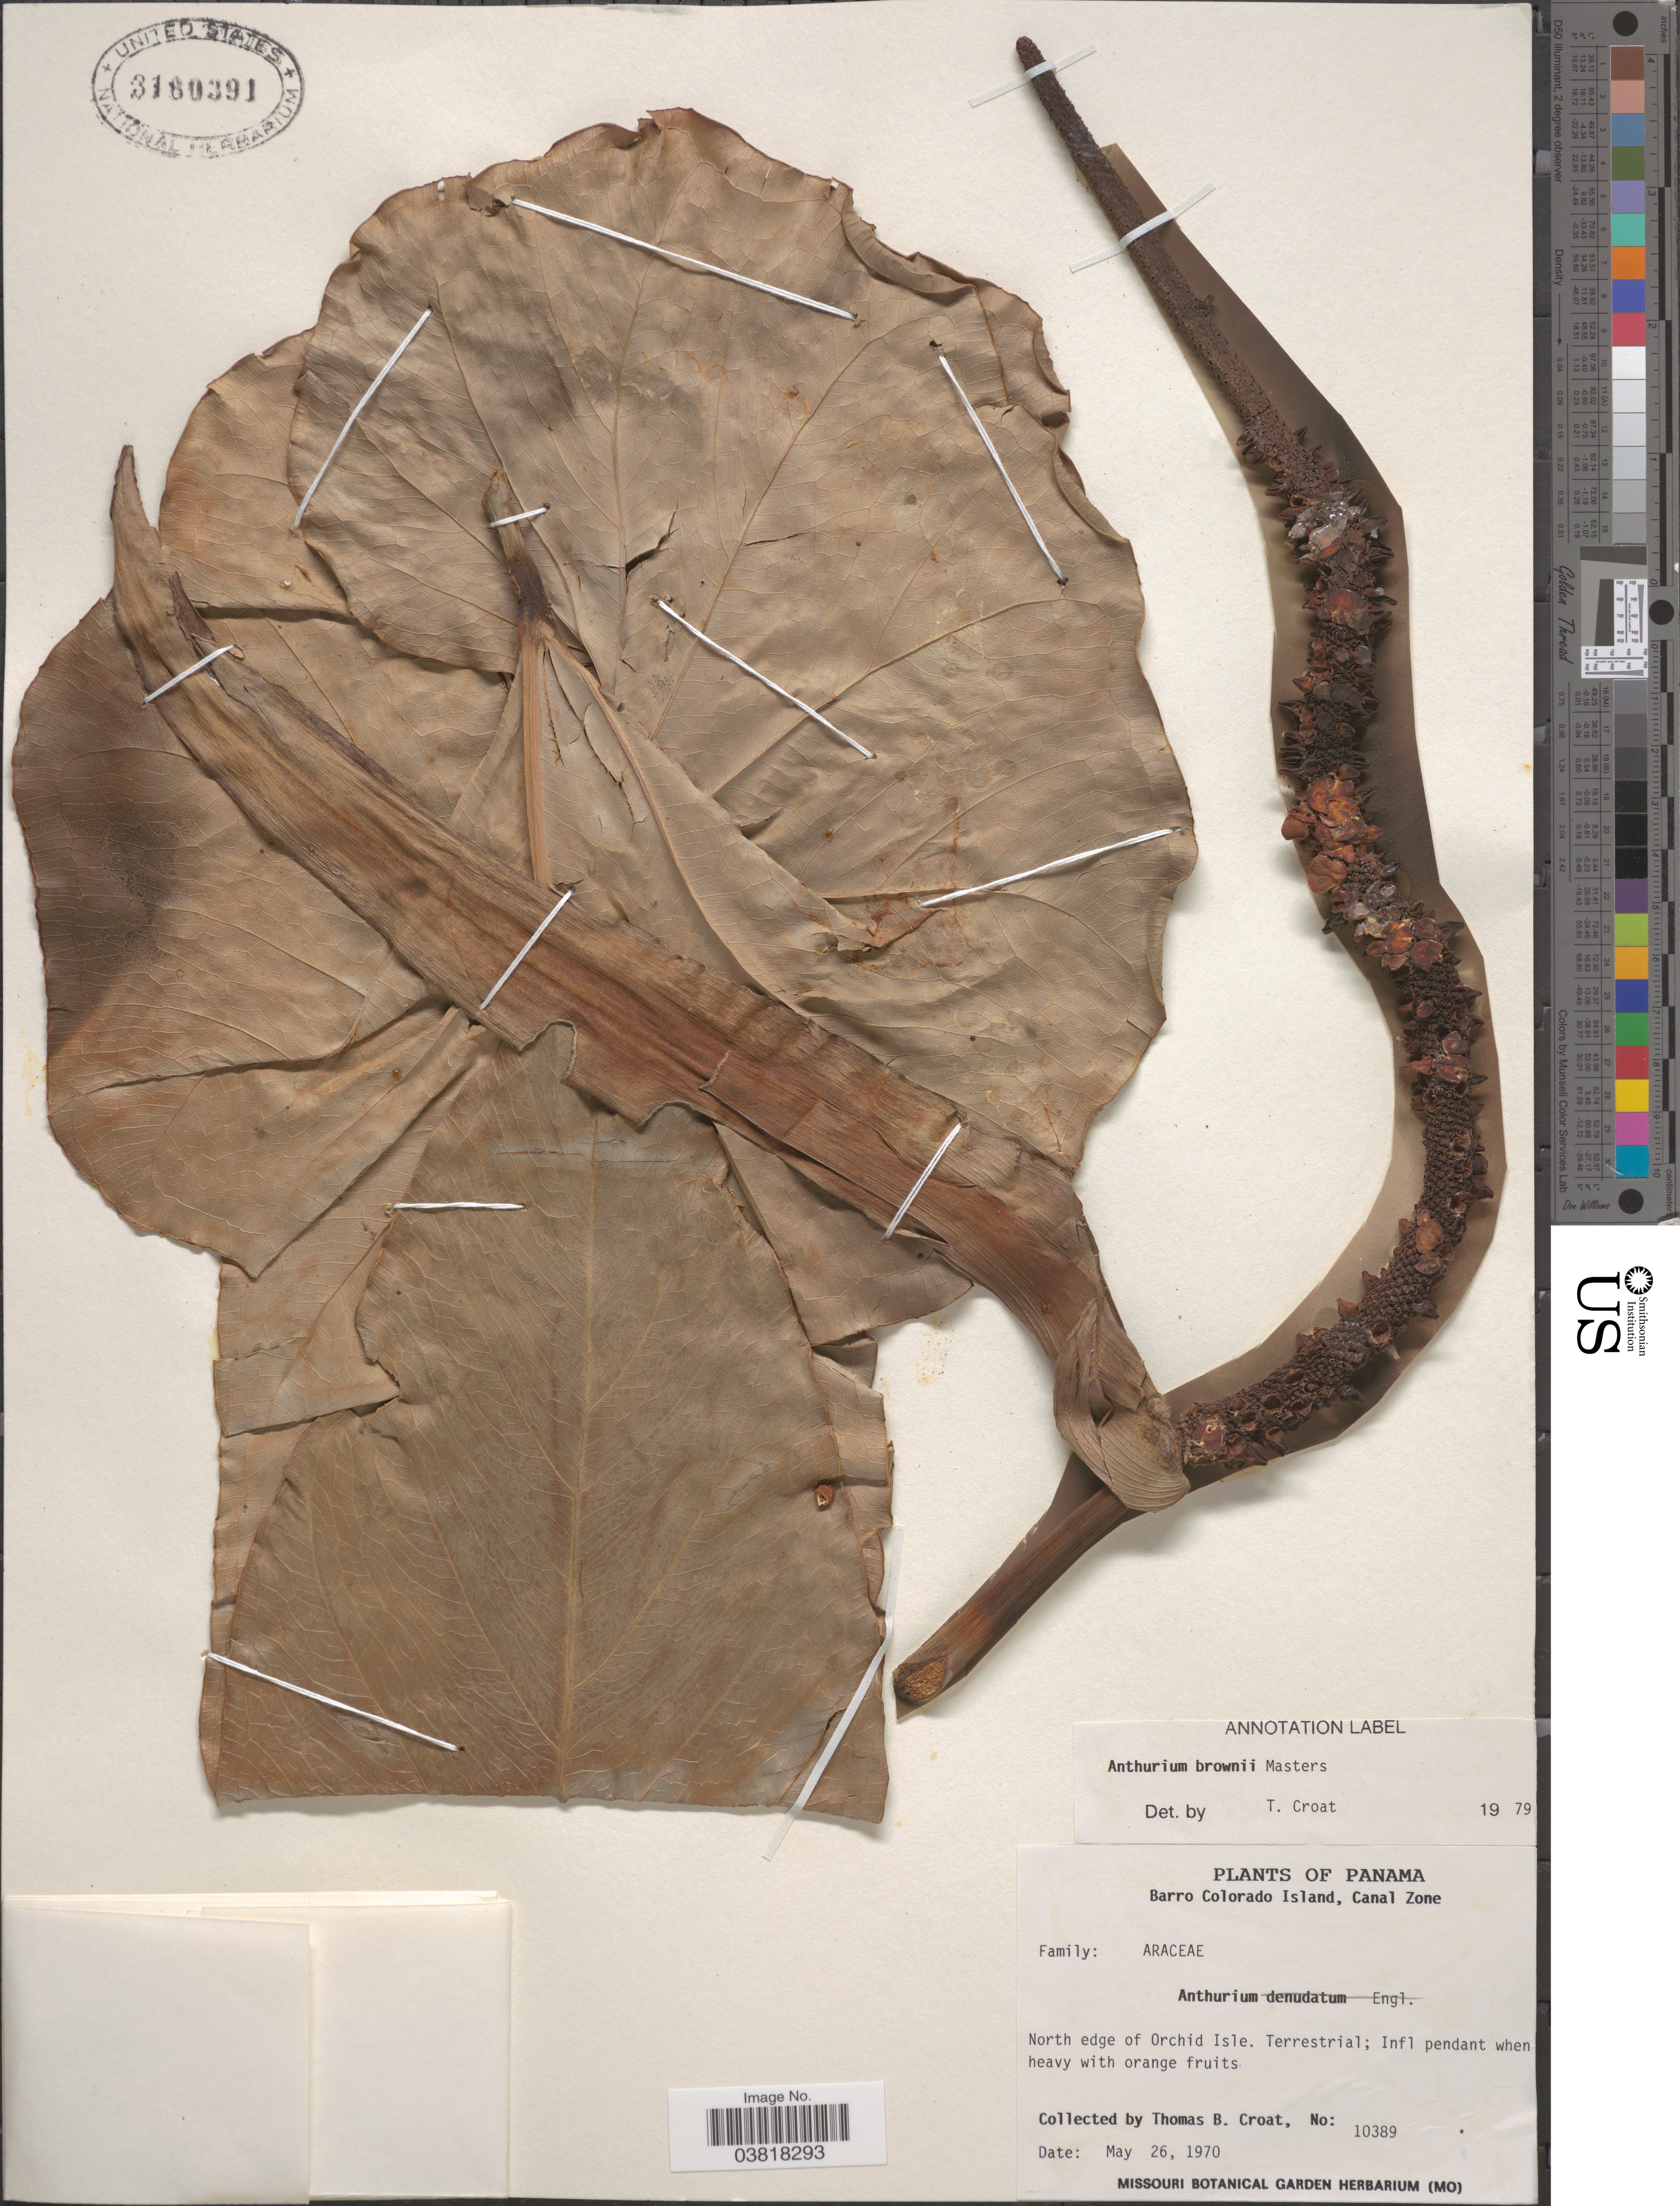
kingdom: Plantae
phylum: Tracheophyta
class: Liliopsida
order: Alismatales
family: Araceae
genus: Anthurium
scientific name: Anthurium brownii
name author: Mast.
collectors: T. B. Croat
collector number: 10389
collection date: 1970-05-26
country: Panama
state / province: Panamá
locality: Barro Colorado Island, Canal Zone. North edge of Orchid Isle.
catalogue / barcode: US 3180391